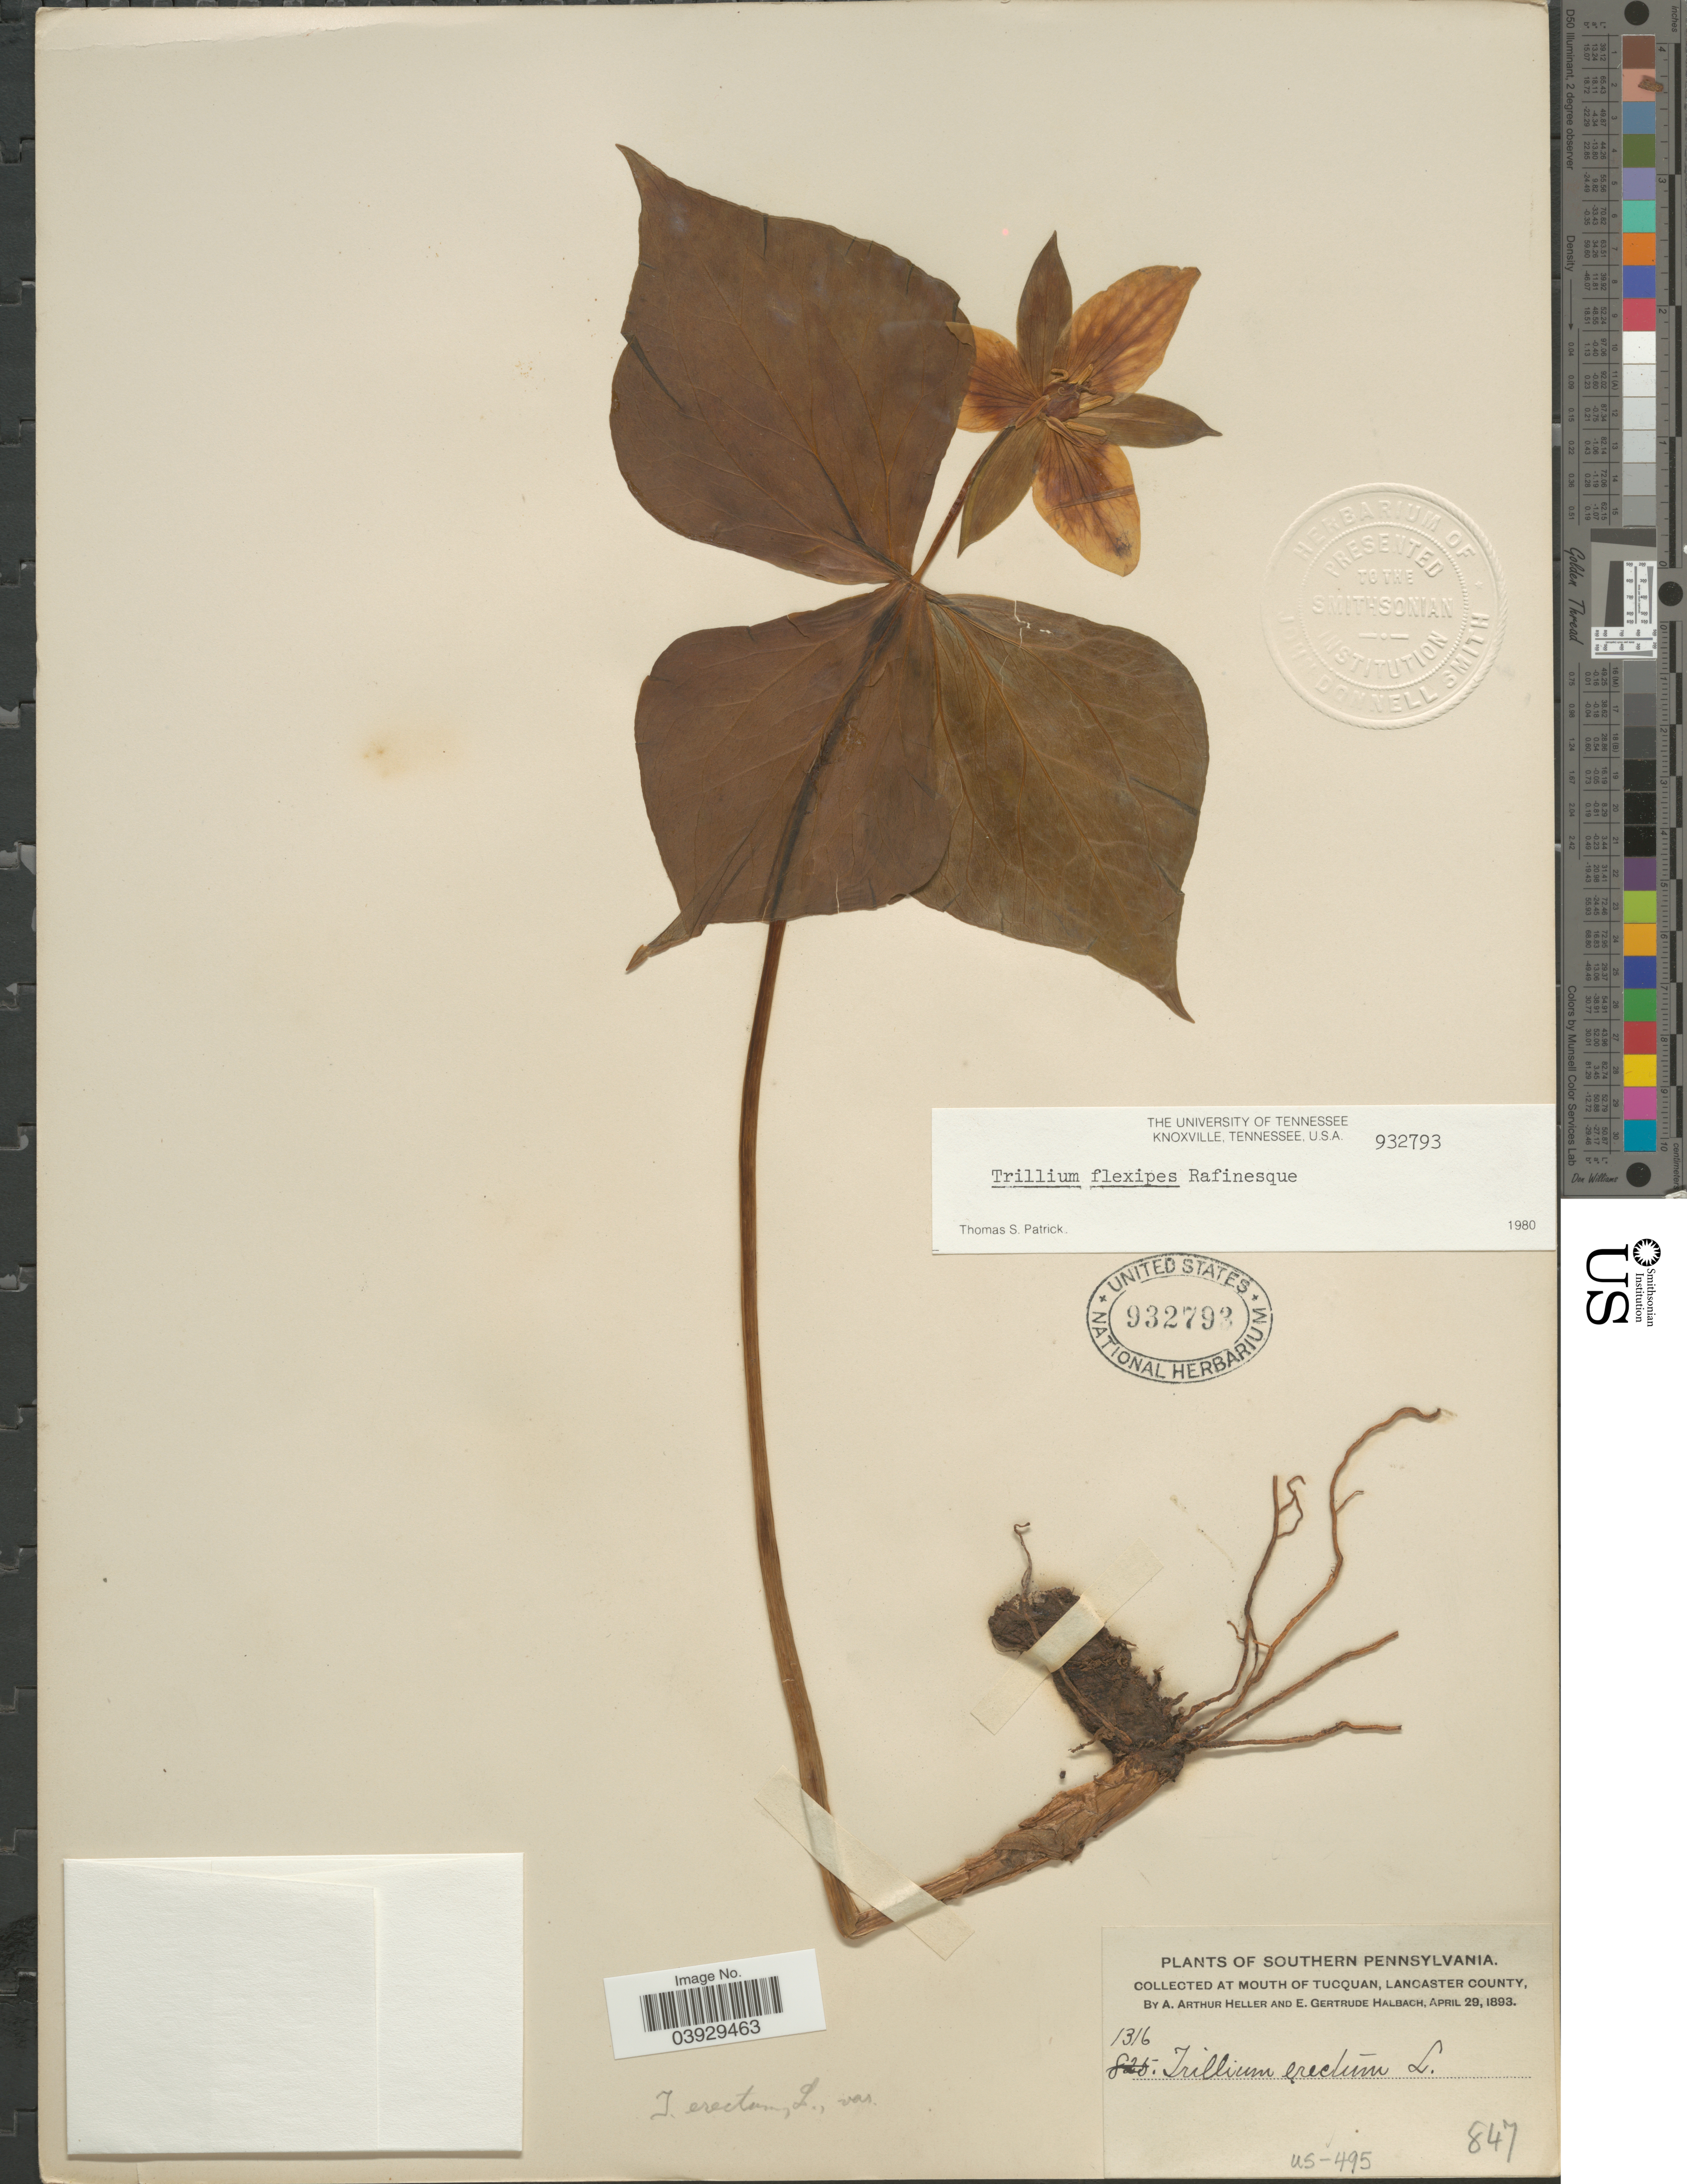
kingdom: Plantae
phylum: Tracheophyta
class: Liliopsida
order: Liliales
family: Melanthiaceae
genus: Trillium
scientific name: Trillium flexipes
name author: Raf.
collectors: A. A. Heller & E. G. Halbach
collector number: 1316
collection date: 1893-04-29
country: United States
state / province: Pennsylvania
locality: Southern Pennsylvania. At mouth of Tucquan, Lancaster County.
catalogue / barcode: US 932793